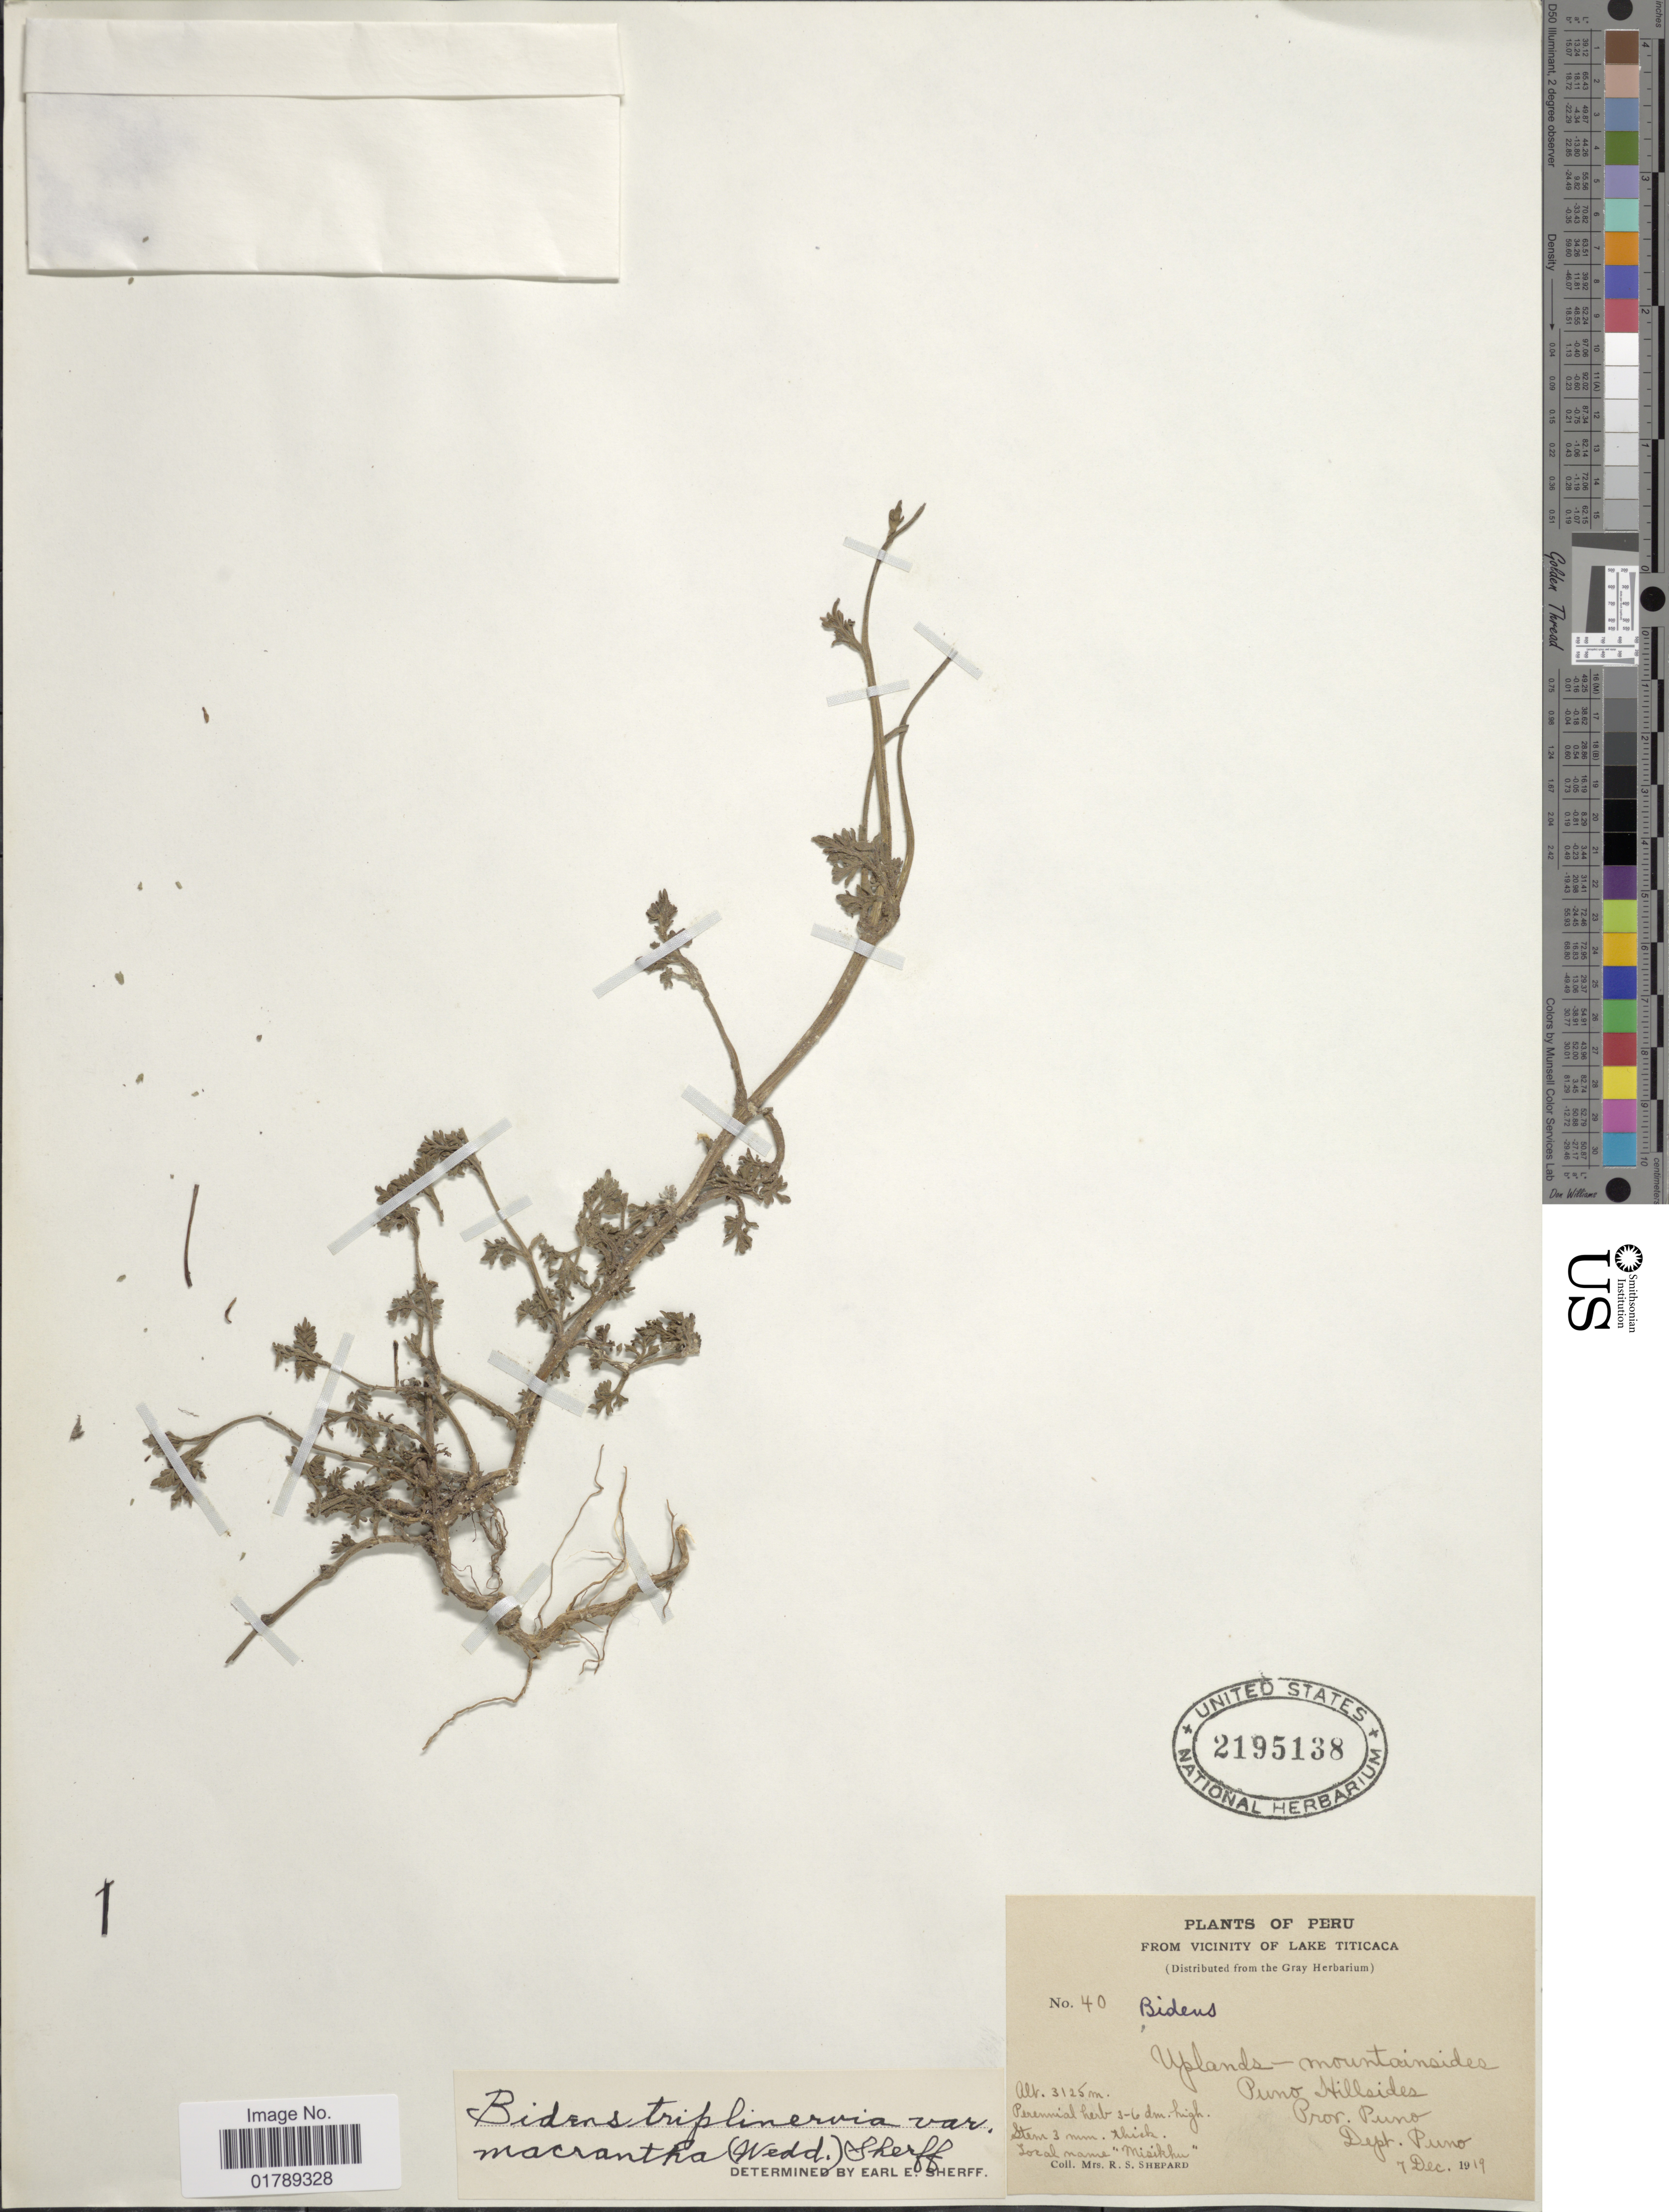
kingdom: Plantae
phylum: Tracheophyta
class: Magnoliopsida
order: Asterales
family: Asteraceae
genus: Bidens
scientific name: Bidens triplinervia var. macrantha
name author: (Wedd.) Sherff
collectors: R. Shepard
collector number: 40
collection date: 1919-12-07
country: Peru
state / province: Puno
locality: Vicinity of Lake Titicaca. Puno Hillsides. Prov. Puno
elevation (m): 3125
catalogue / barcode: US 2195138